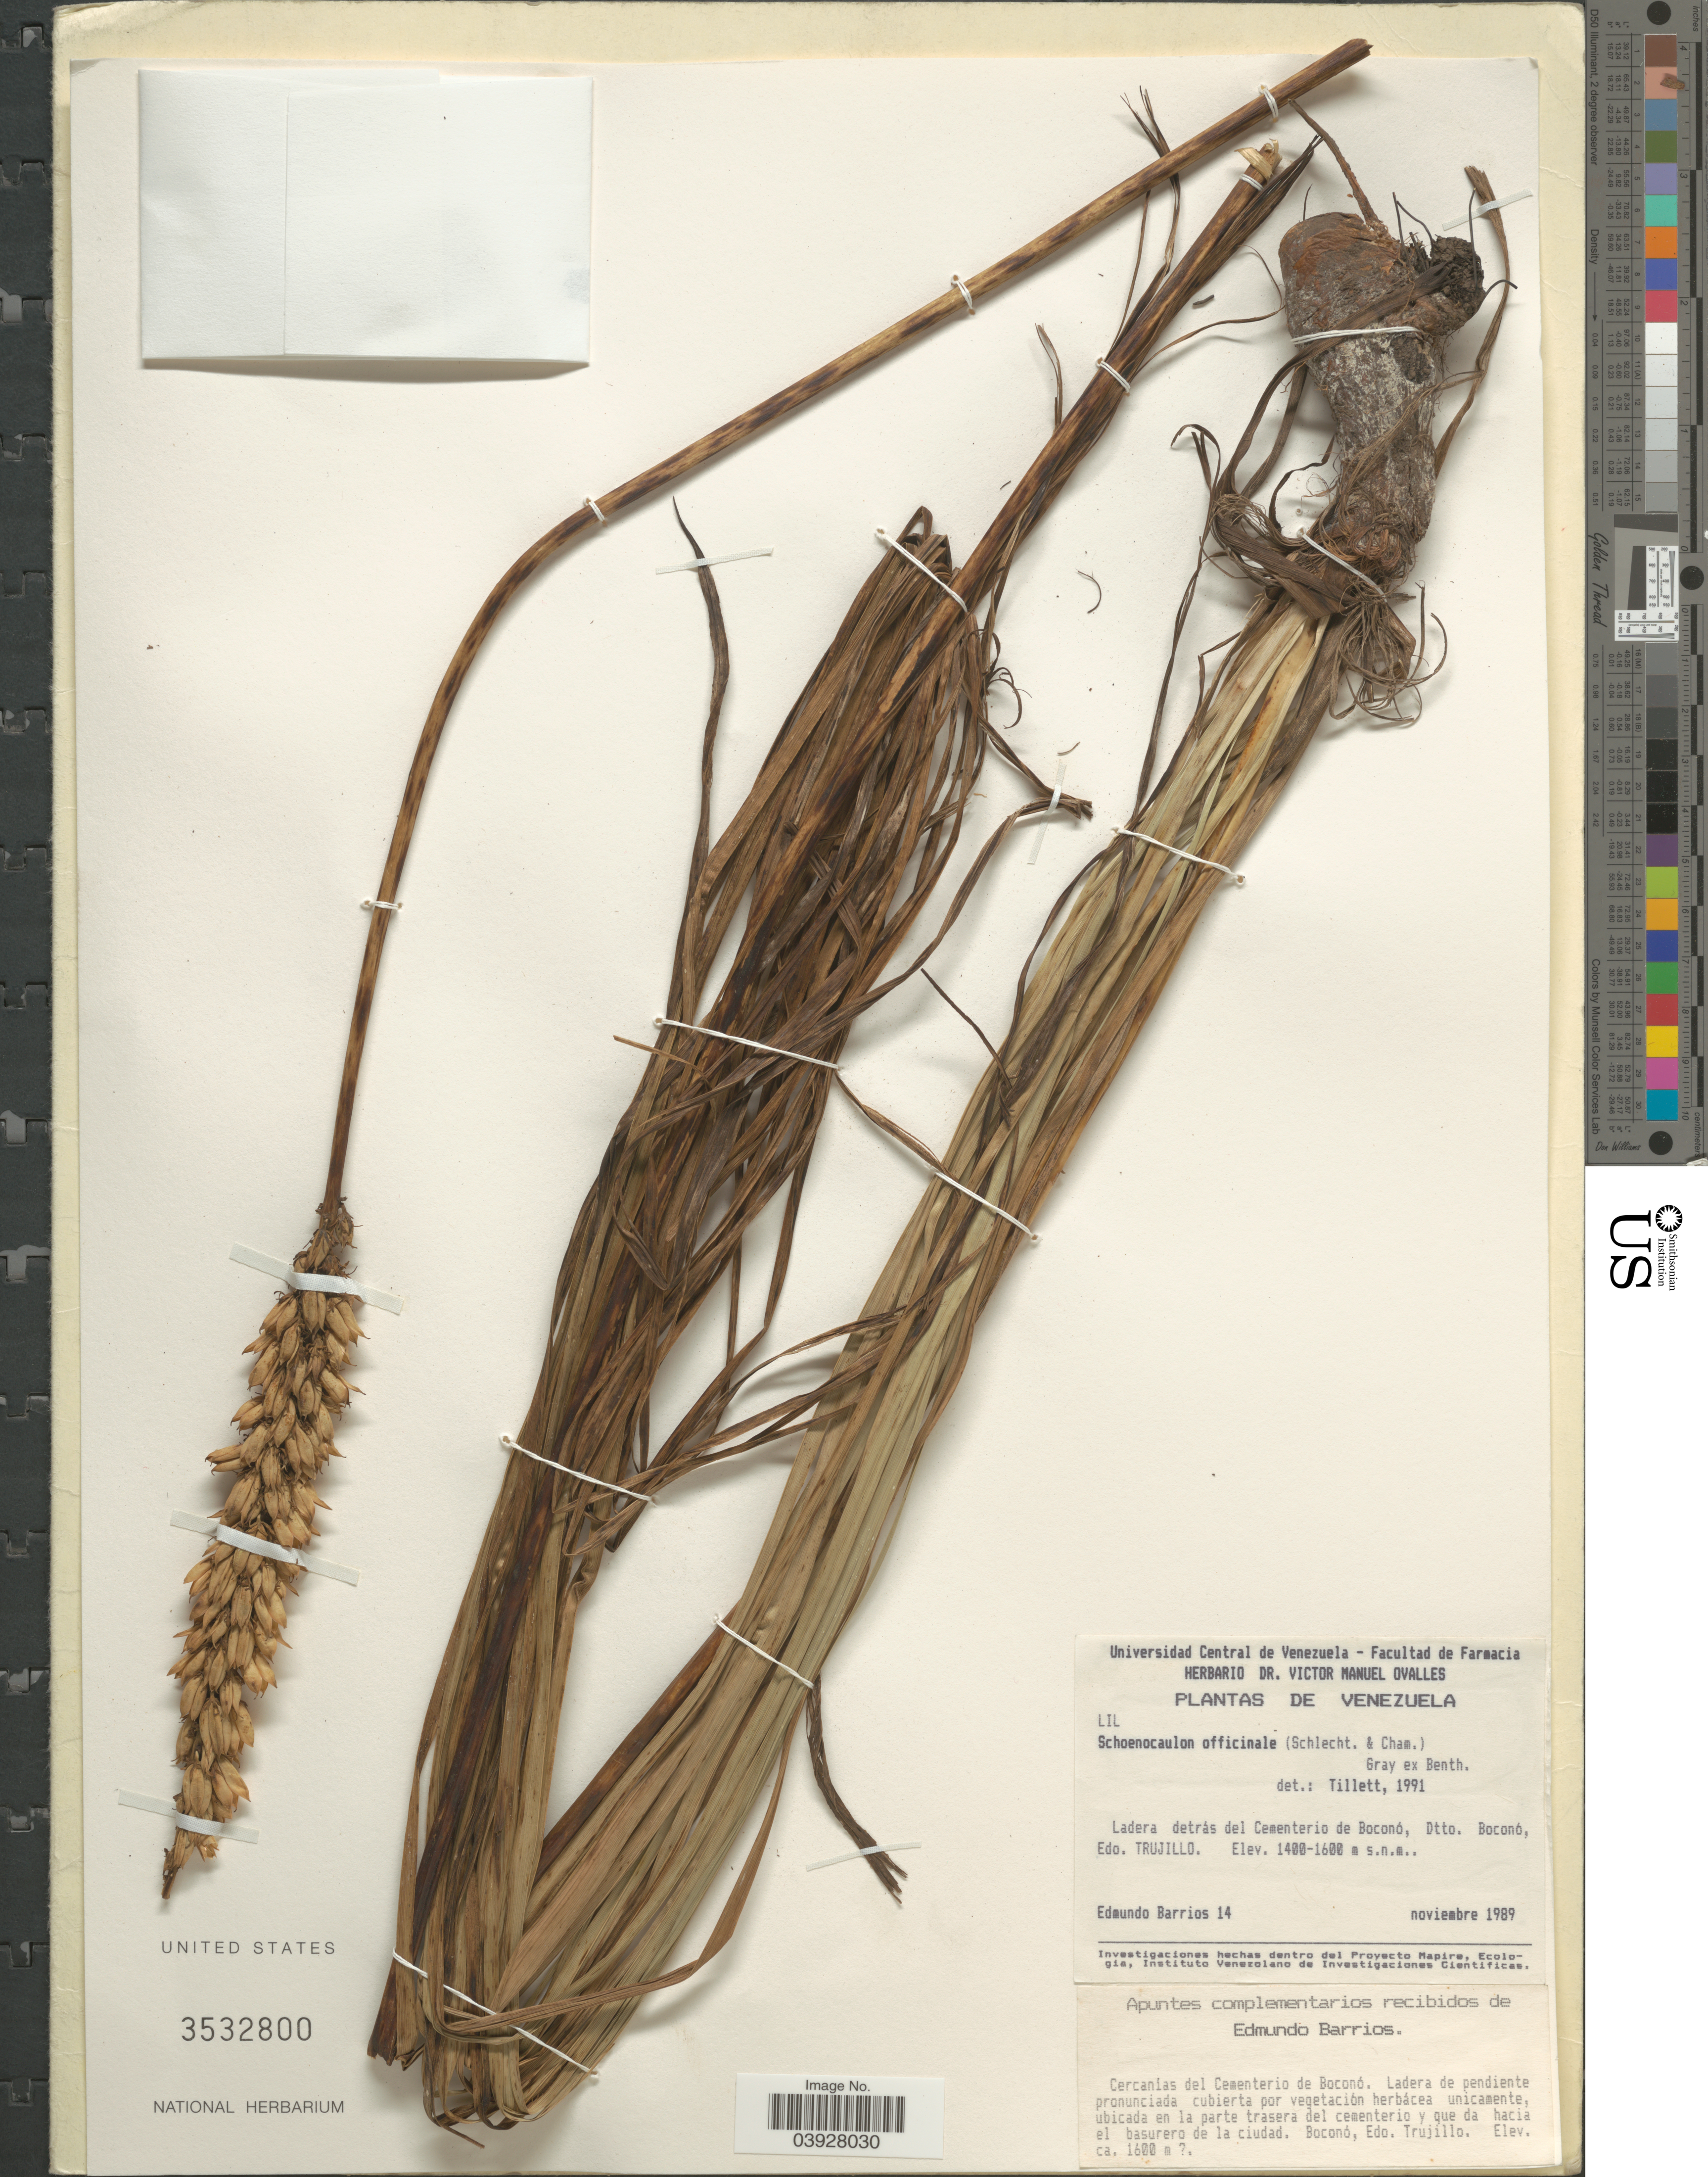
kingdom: Plantae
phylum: Tracheophyta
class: Liliopsida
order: Liliales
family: Melanthiaceae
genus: Schoenocaulon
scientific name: Schoenocaulon officinale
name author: (Schltdl.) A. Gray ex Benth.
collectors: E. Barrios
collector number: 14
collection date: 1989-11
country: Venezuela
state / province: Trujillo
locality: Ladera detrás del Cementerio de Boconó, Dtto. Boconó. Cercanias del Cementerio de Boconó.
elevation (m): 1600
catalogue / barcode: US 3532800